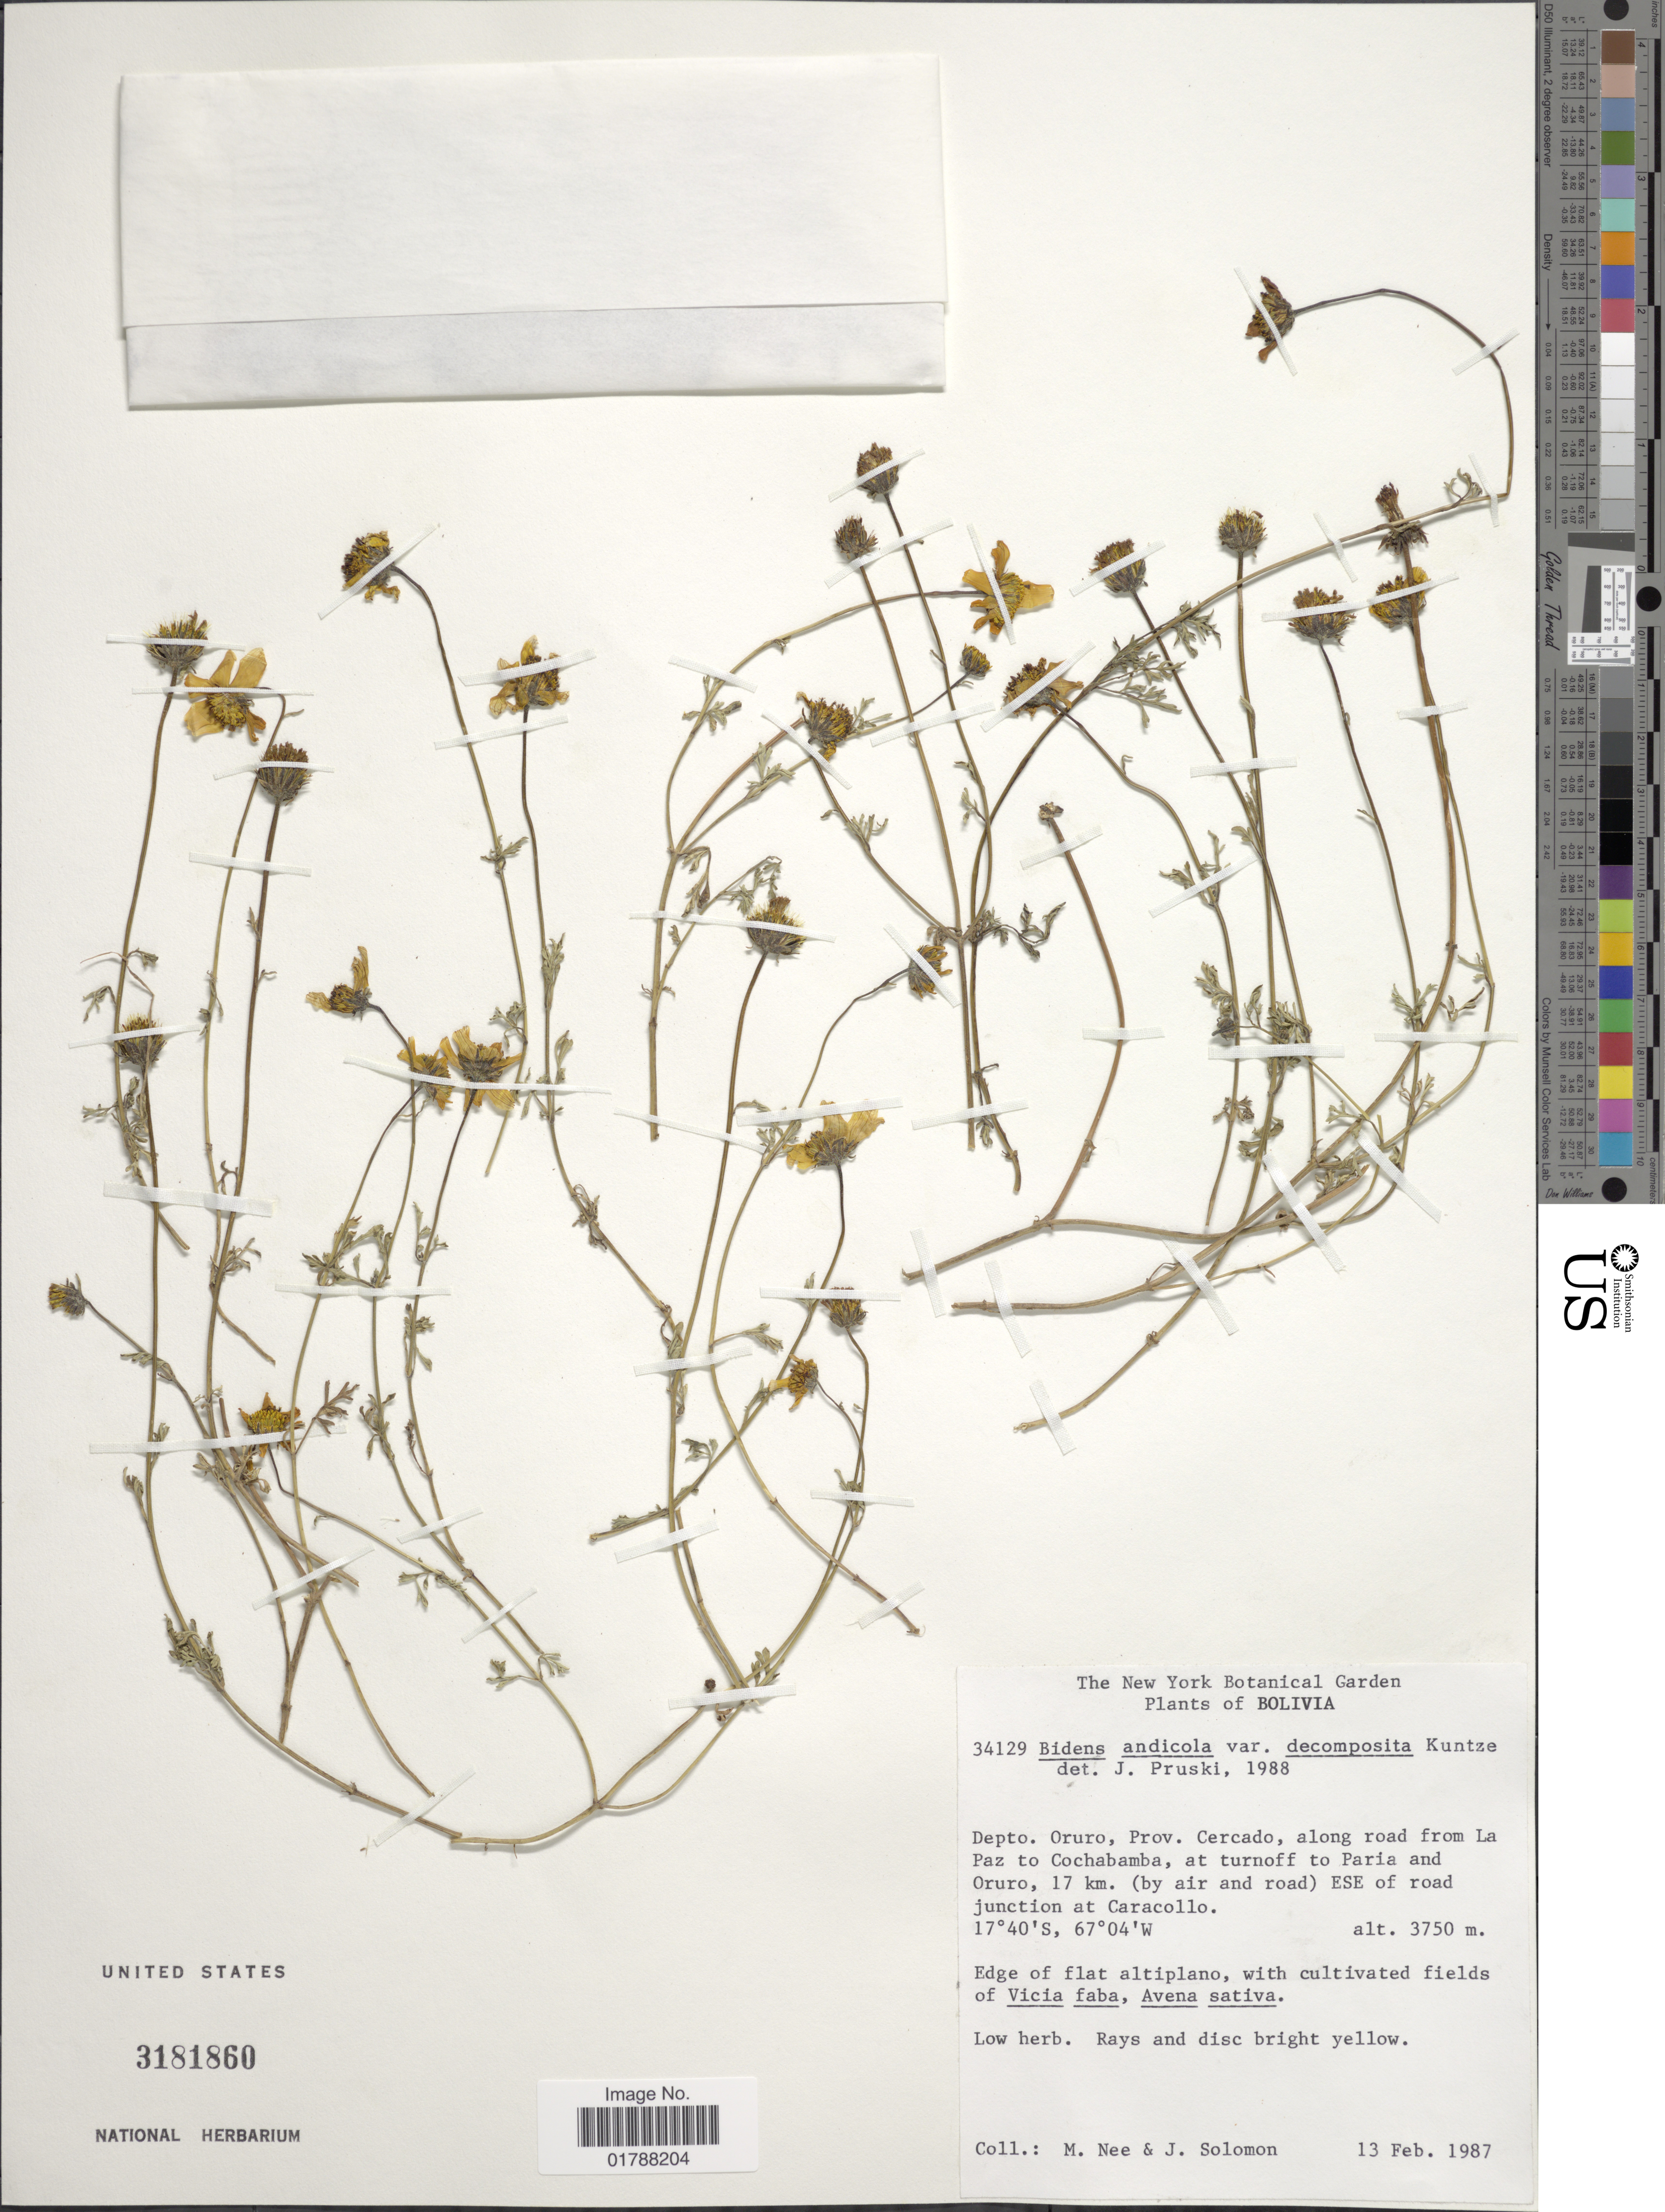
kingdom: Plantae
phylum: Tracheophyta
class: Magnoliopsida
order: Asterales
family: Asteraceae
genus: Bidens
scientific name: Bidens andicola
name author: Kunth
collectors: M. Nee & J. Solomon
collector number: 34129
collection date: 1987-02-13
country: Bolivia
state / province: Oruro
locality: Prov. Cercado, along road from La Paz to Cochabamba, at turnoff to Paria and Oruro, 17 km. ( by air and road) ESE of road junction at Caracollo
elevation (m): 3750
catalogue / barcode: US 3181860